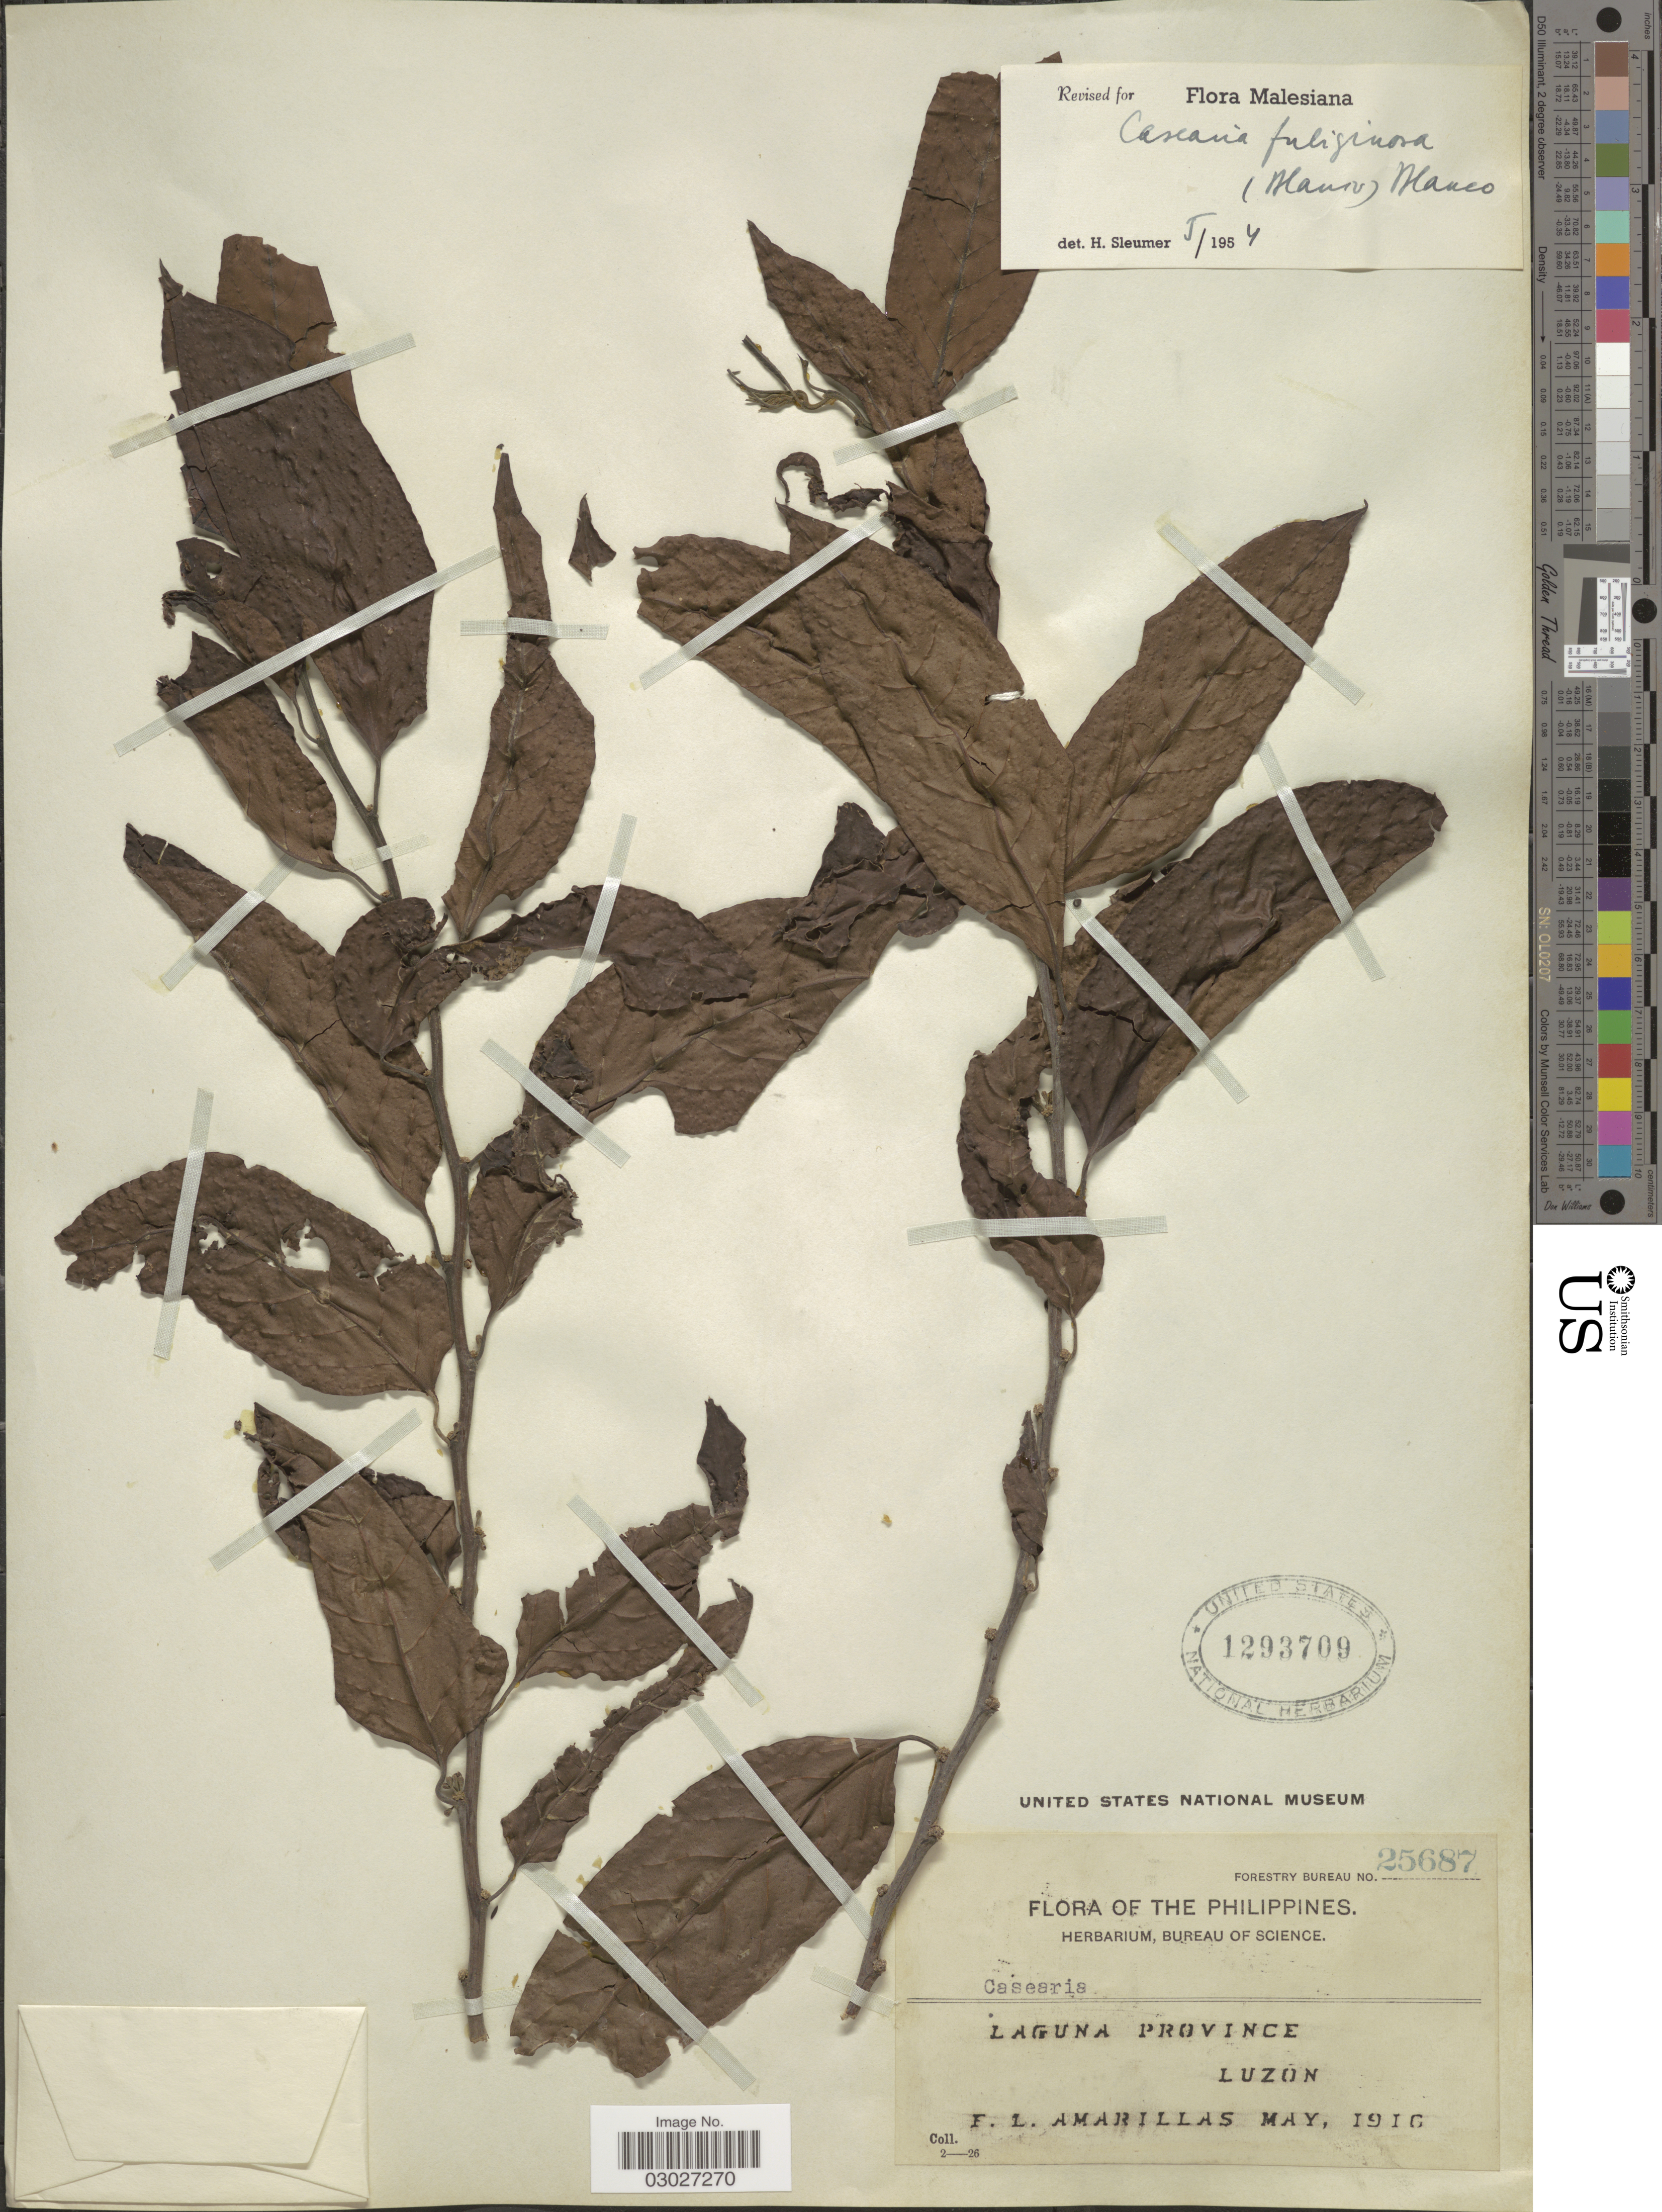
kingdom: Plantae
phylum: Tracheophyta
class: Magnoliopsida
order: Malpighiales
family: Salicaceae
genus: Casearia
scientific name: Casearia fuliginosa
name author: (Blanco) Blanco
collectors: F. Amarillas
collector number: Forestry Bureau 25687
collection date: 1916-05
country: Philippines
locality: Laguna Province, Luzon.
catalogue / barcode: US 1293709